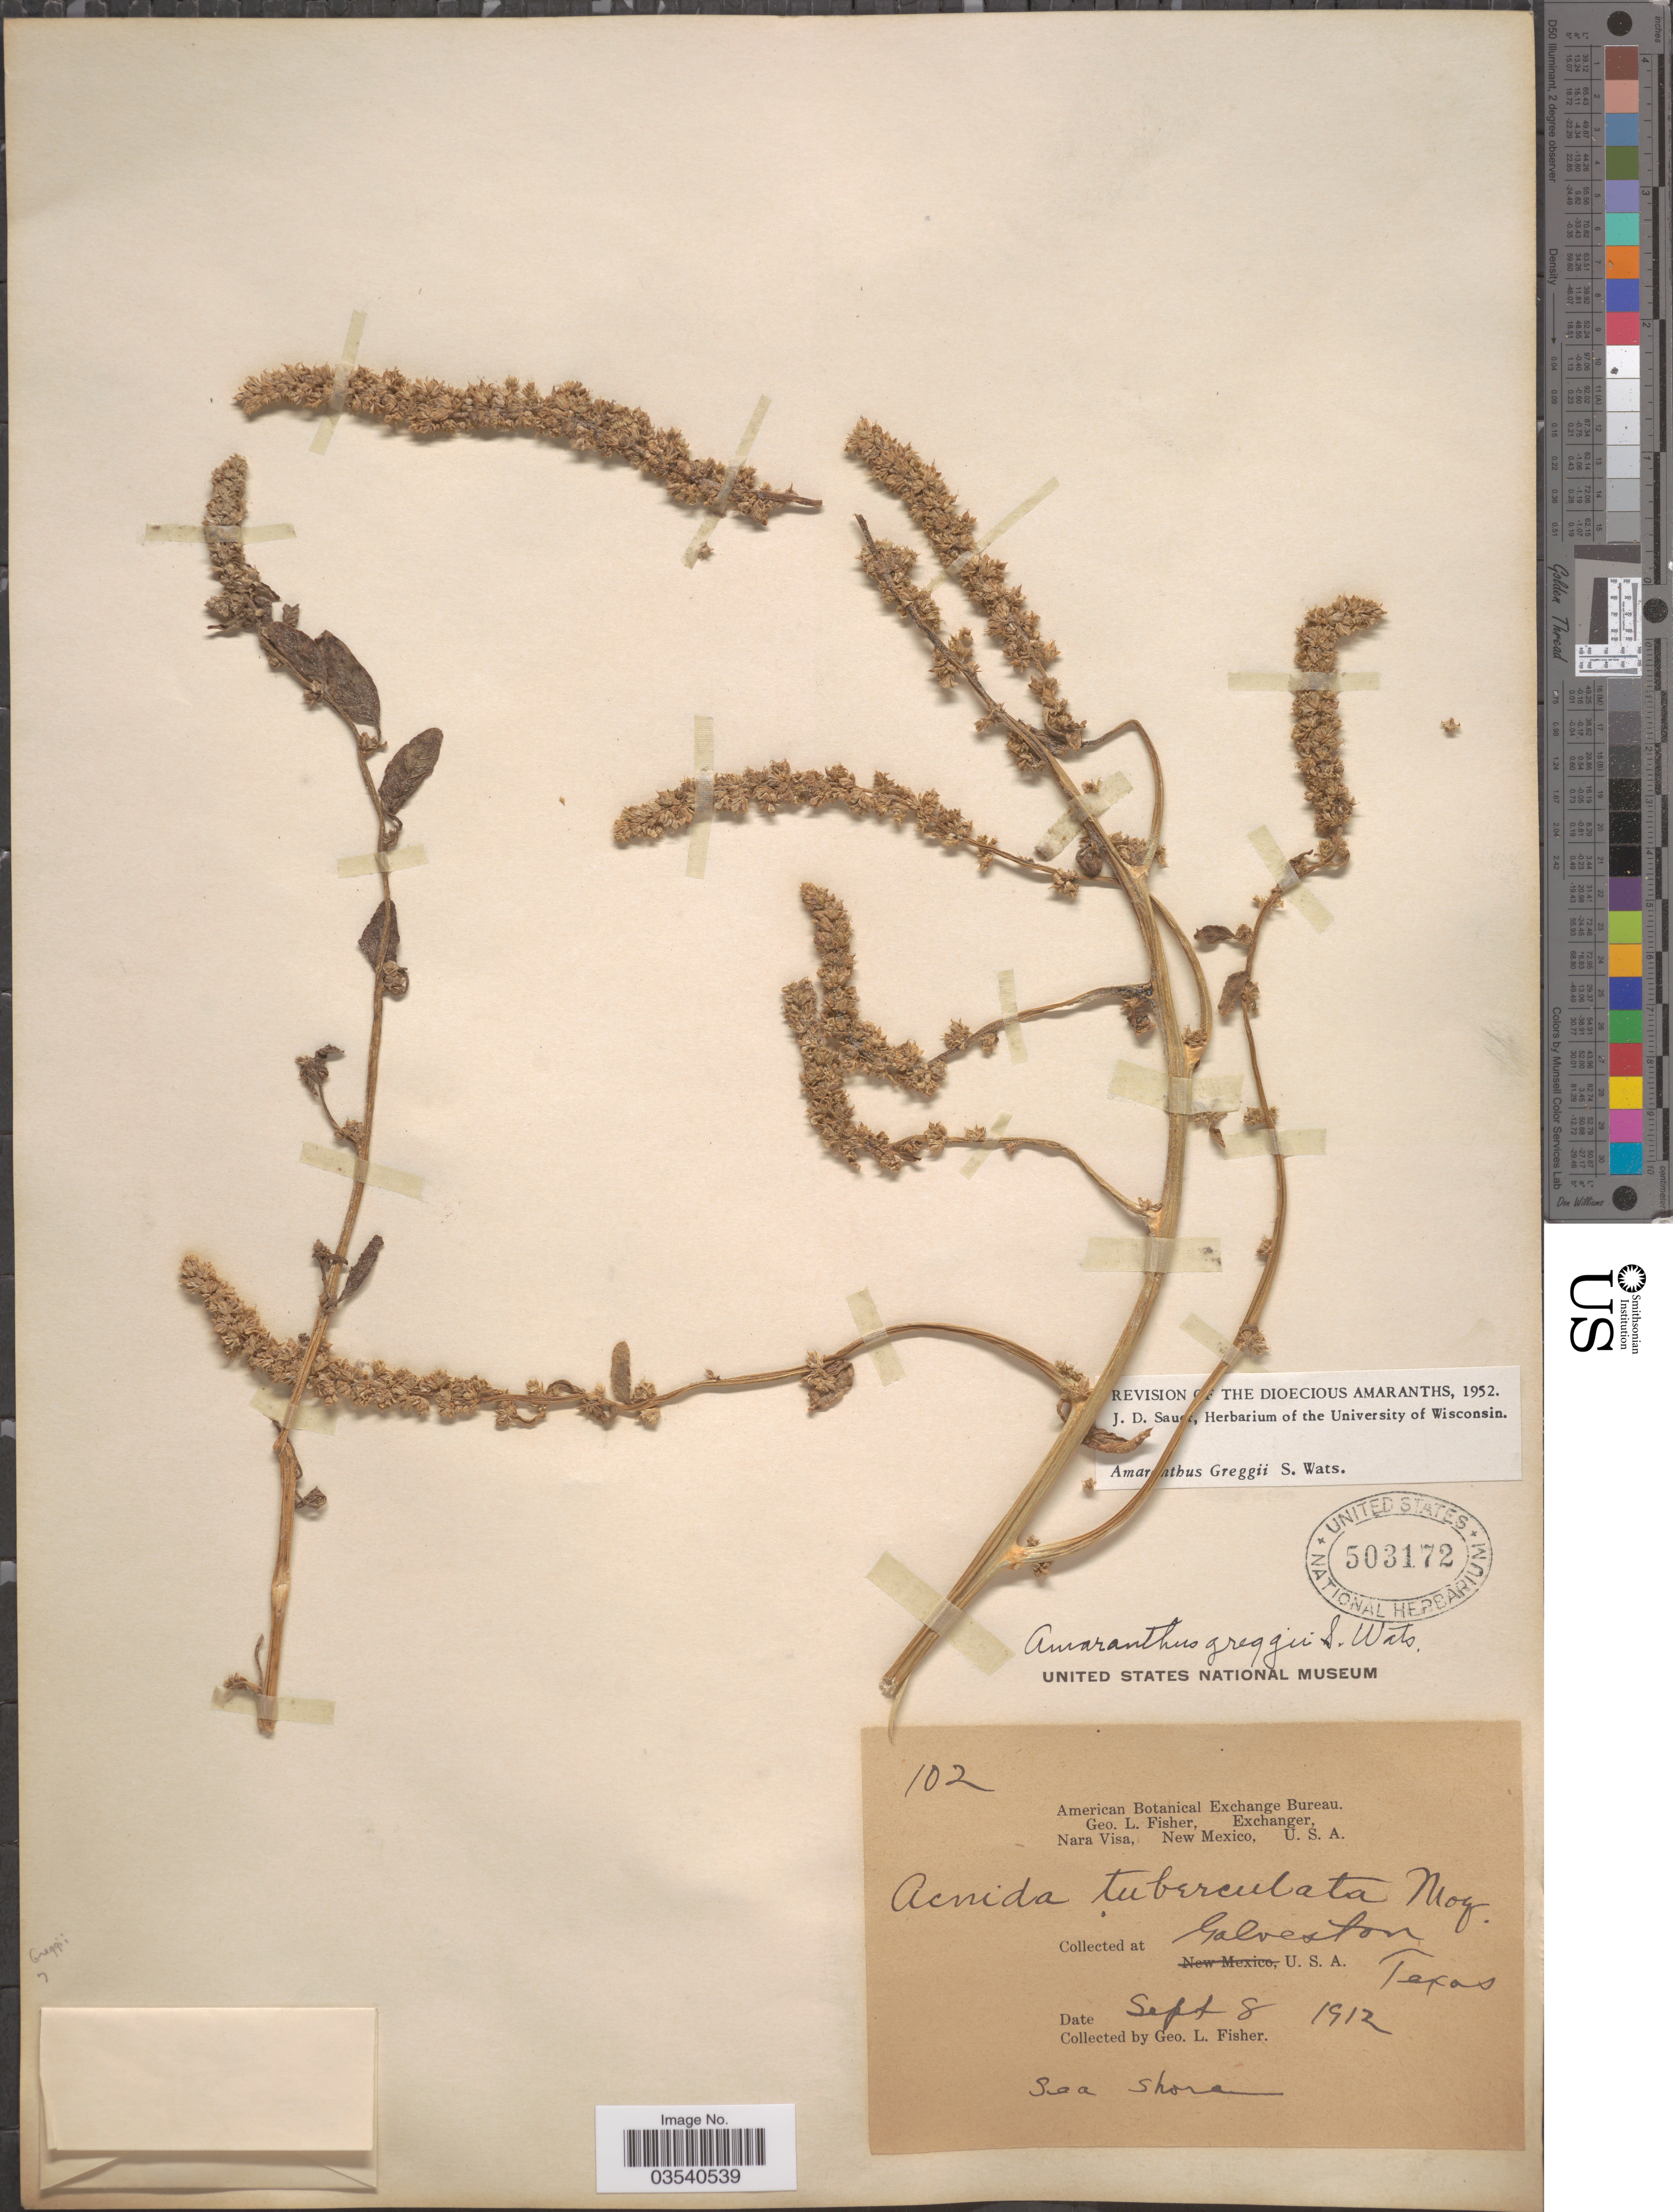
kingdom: Plantae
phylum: Tracheophyta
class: Magnoliopsida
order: Caryophyllales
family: Amaranthaceae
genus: Amaranthus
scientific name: Amaranthus greggii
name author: S. Watson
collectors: G. L. Fisher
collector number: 102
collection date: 1912-09-08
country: United States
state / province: Texas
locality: Galveston.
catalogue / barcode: US 503172